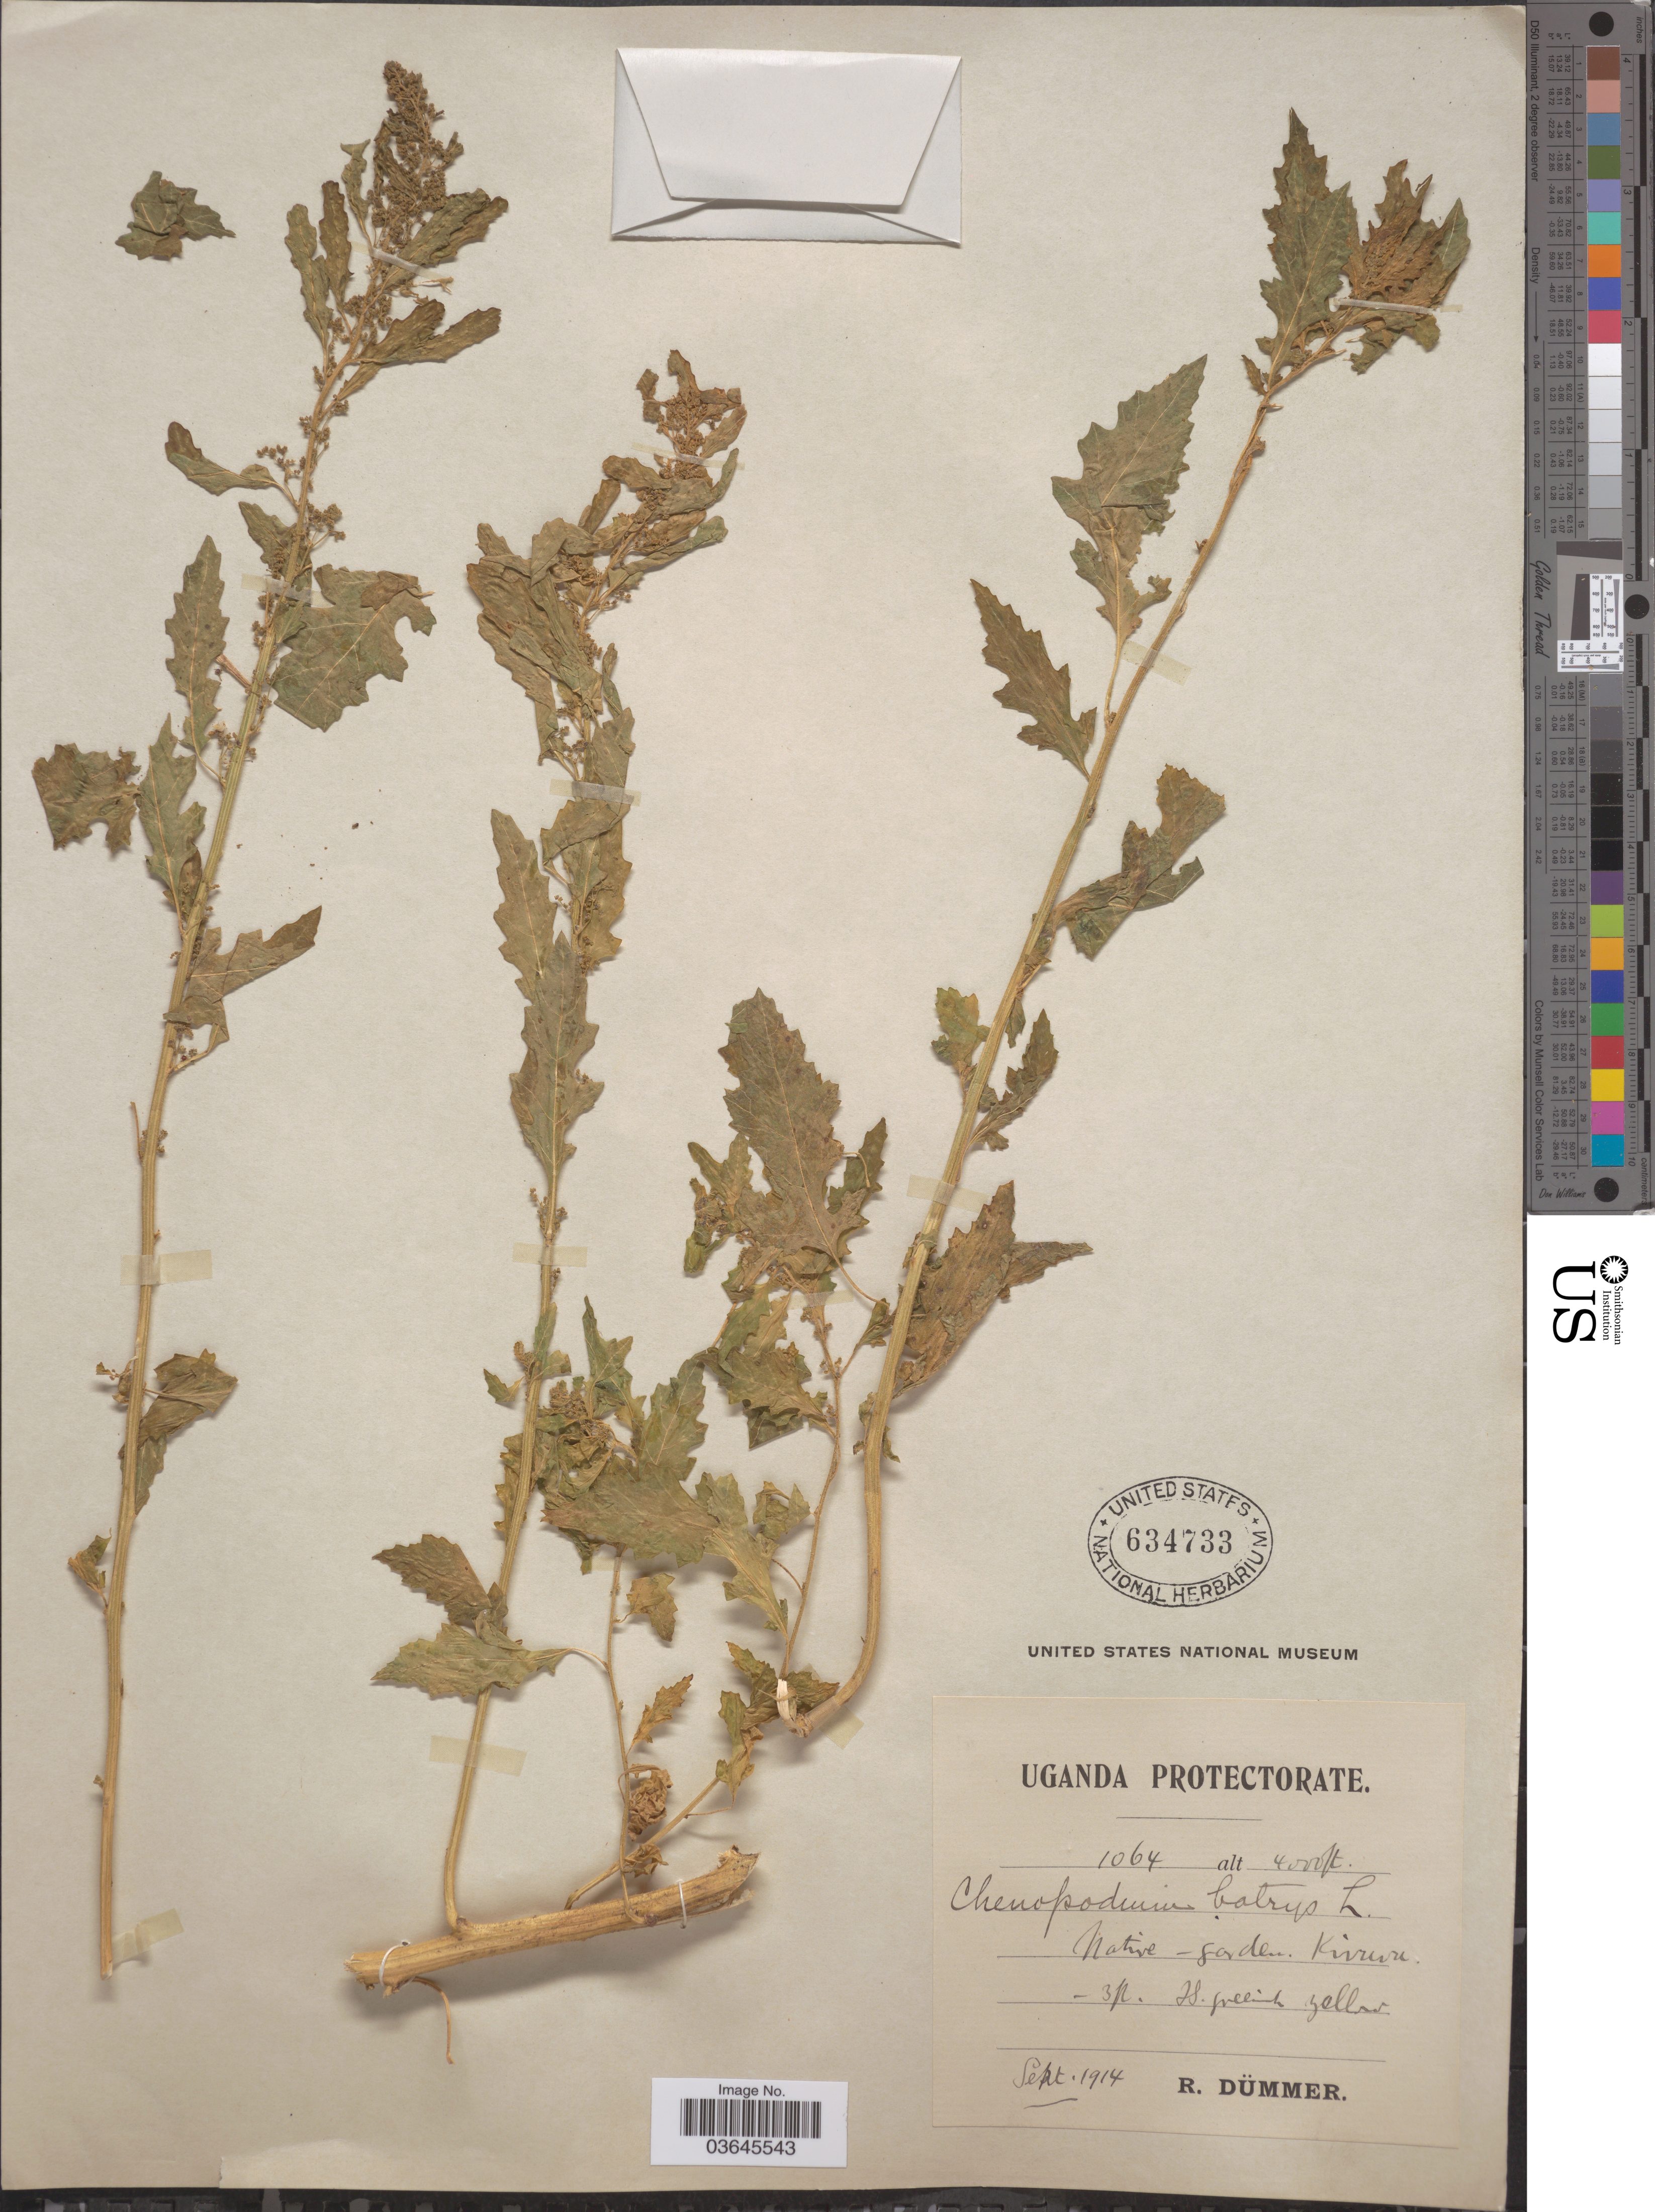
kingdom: Plantae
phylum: Tracheophyta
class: Magnoliopsida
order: Caryophyllales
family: Amaranthaceae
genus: Chenopodium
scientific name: Chenopodium botrys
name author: L.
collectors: R. A. Dümmer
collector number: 1064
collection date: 1914-09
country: Uganda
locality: Uganda Protectorate. Native-garden Kivuvu.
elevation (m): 1219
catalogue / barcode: US 634733